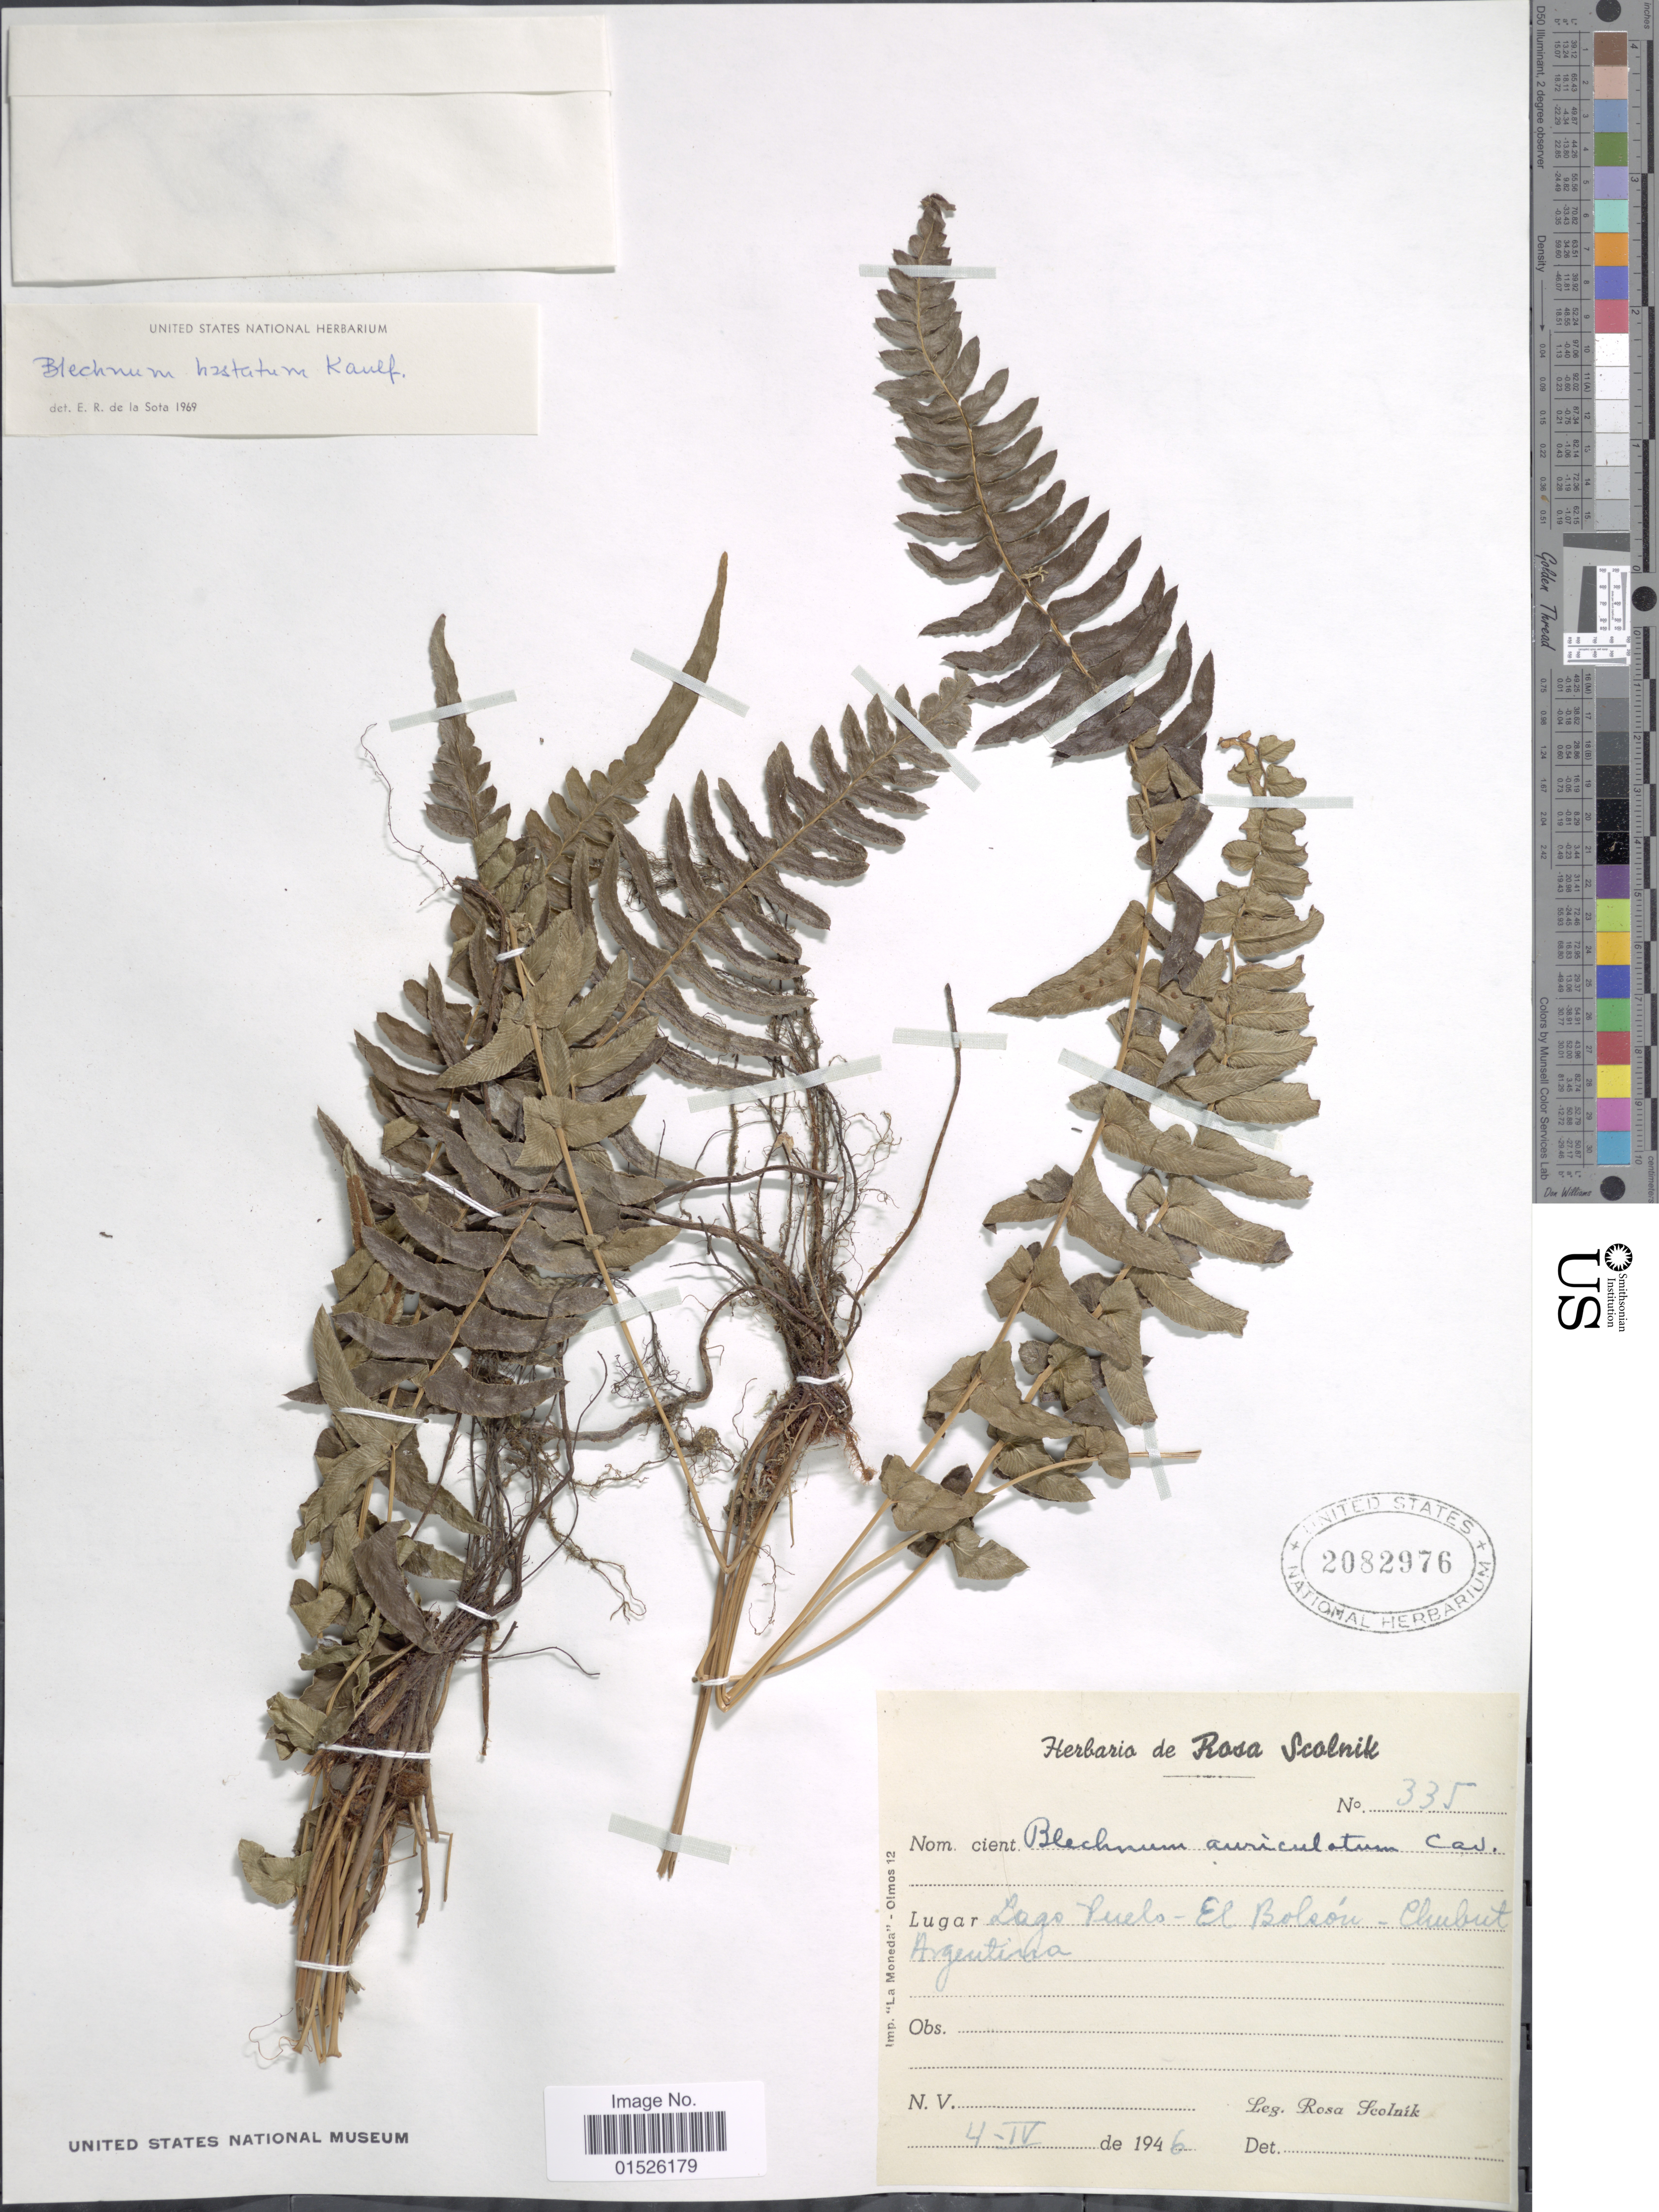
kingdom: Plantae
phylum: Tracheophyta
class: Polypodiopsida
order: Polypodiales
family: Blechnaceae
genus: Blechnum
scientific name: Blechnum hastatum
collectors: R. Scolnik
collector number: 335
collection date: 1946-04-04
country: Argentina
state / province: Chubut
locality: Lago Puelo- El Bolson - Chubut, Argentina.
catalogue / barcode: US 2082976